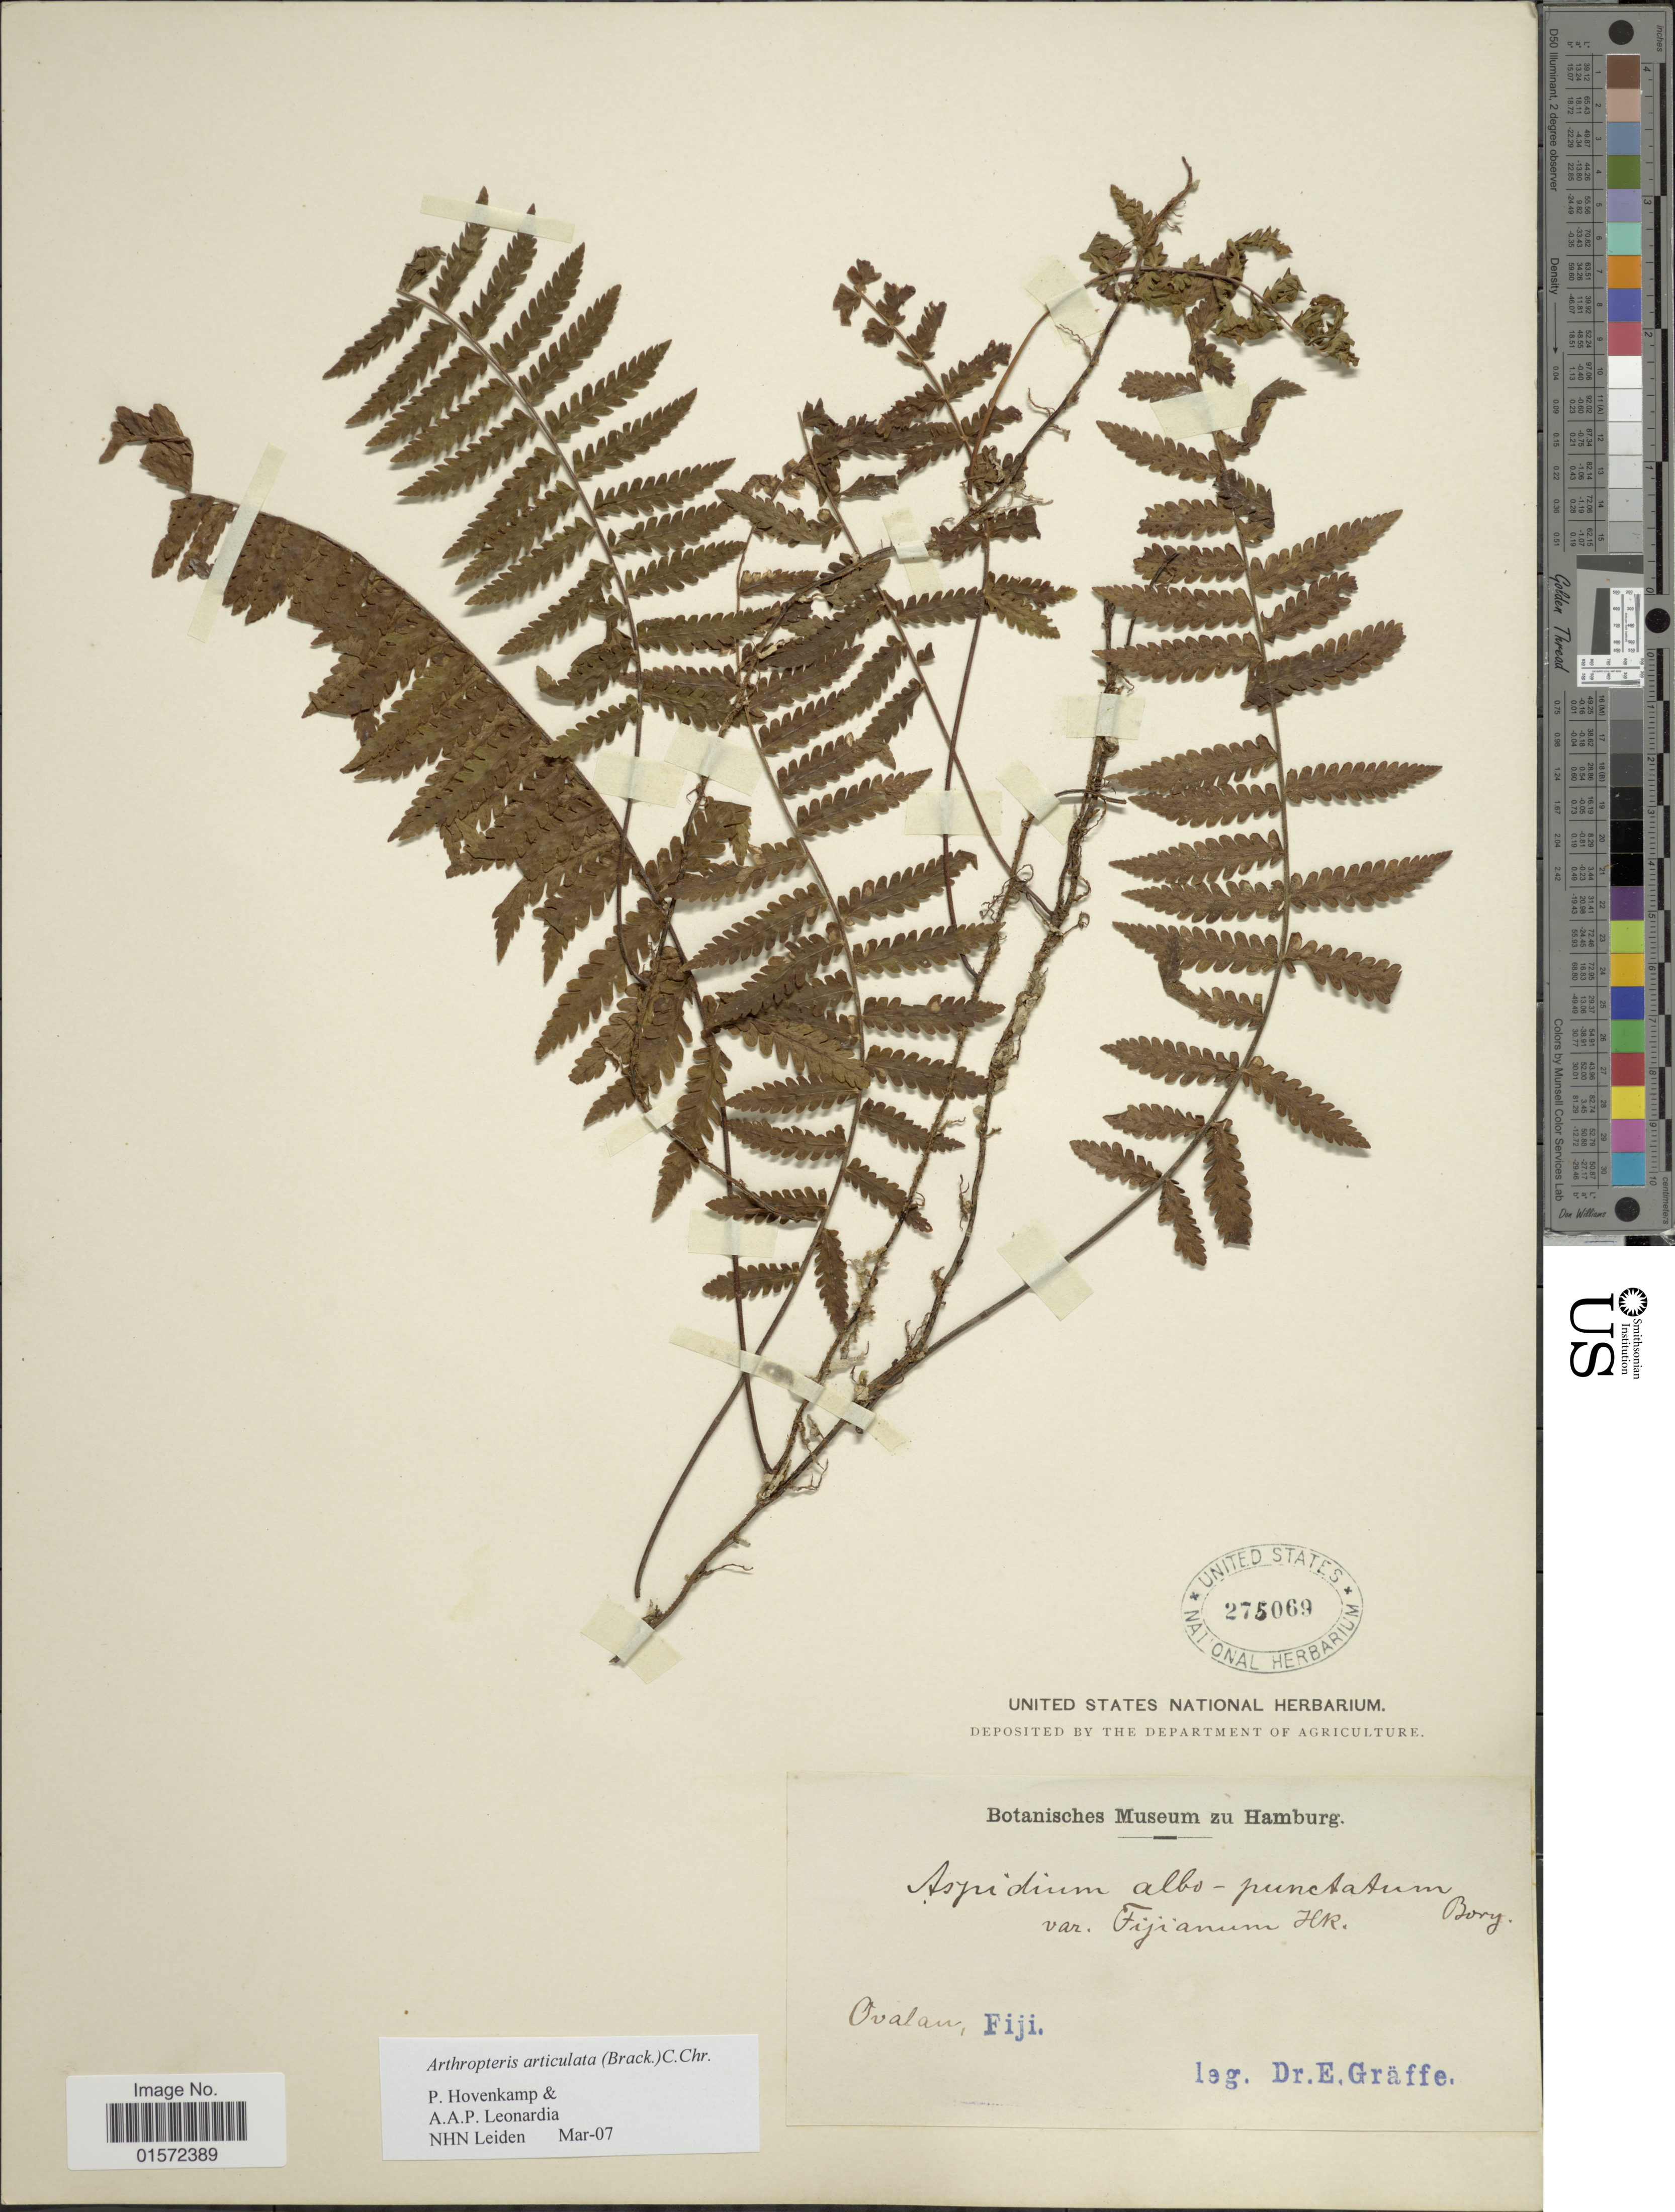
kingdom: Plantae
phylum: Tracheophyta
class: Polypodiopsida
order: Polypodiales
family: Tectariaceae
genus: Arthropteris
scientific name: Arthropteris articulata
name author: (Brack.) C. Chr.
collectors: E. Graeffe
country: Fiji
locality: Ovalau, Fiji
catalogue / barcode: US 275069